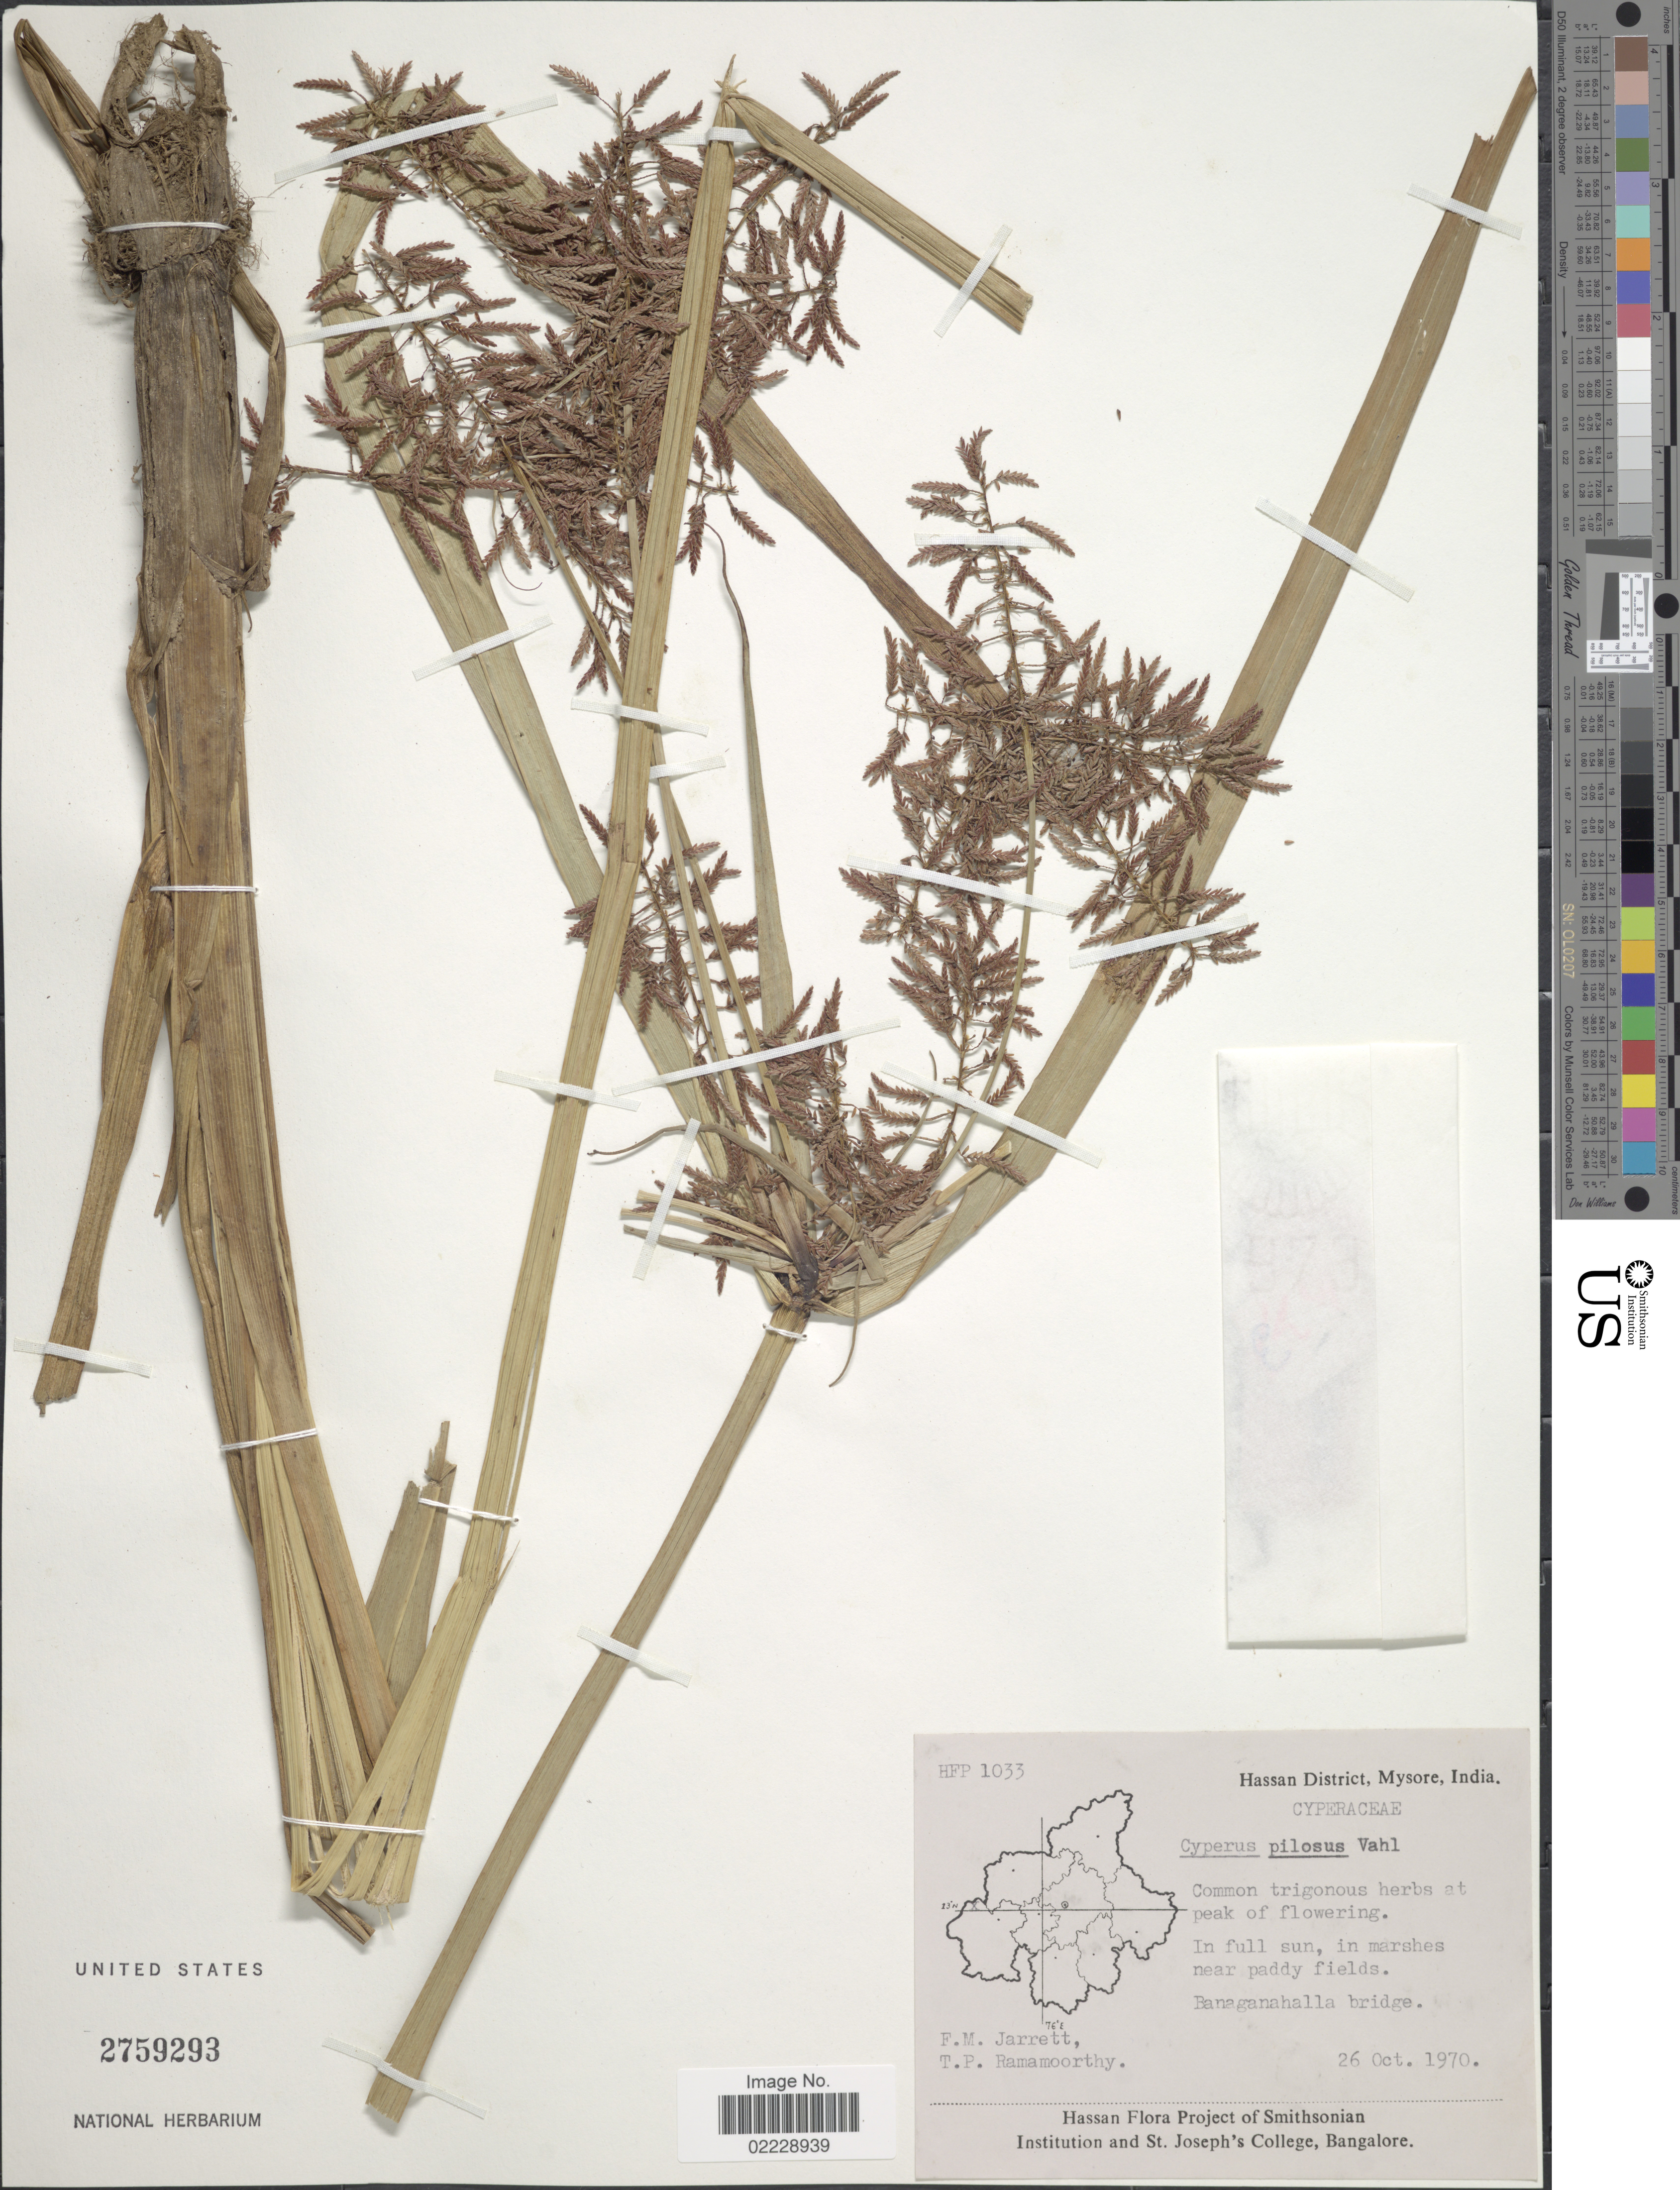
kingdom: Plantae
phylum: Tracheophyta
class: Liliopsida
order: Poales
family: Cyperaceae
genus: Cyperus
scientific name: Cyperus pilosus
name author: Vahl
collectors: F. M. Jarrett & T. P. Ramamoorthy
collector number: HFP1033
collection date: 1970-10-26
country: India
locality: Hassan District, Mysore. Banaganahalla bridge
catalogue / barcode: US 2759293